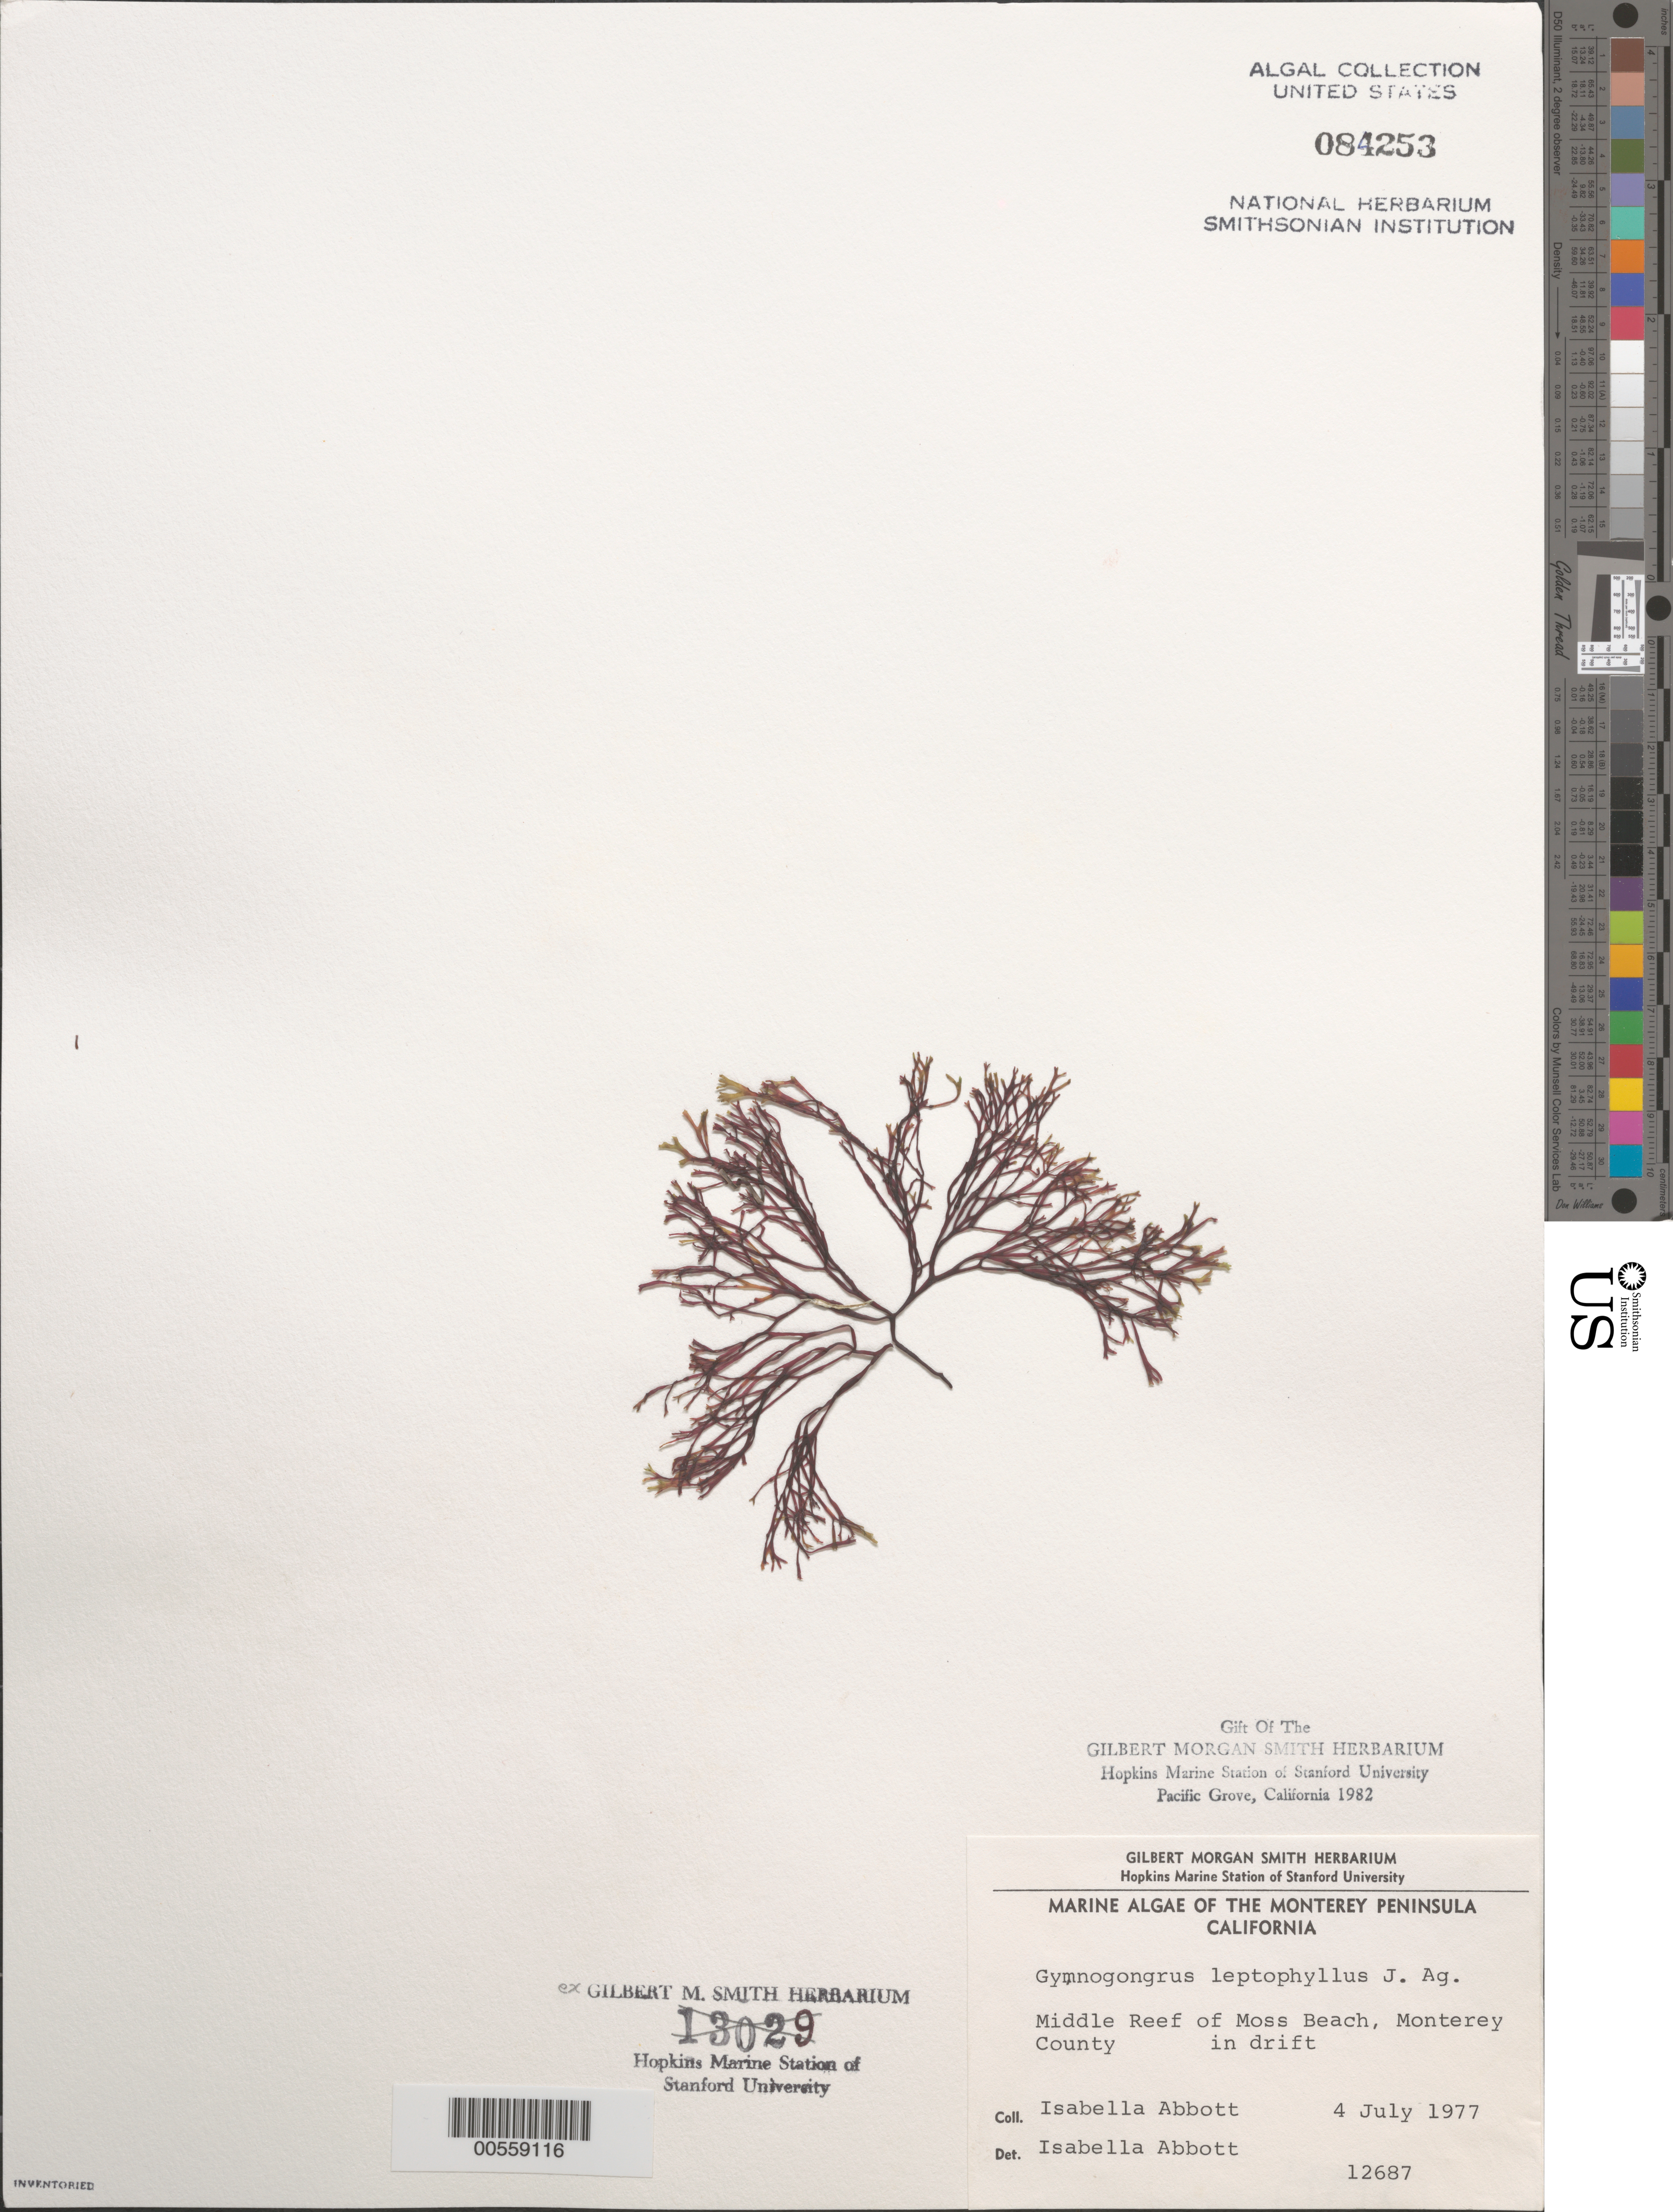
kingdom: Plantae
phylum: Rhodophyta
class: Florideophyceae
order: Gigartinales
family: Phyllophoraceae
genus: Besa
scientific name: Besa leptophylla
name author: (J. Agardh) M.S.Calderon & K.A. Miller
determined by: Algae name updating Project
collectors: I. A. Abbott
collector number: IAA 12687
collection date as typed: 04 Jul 1977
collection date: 1977-07-04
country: United States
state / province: California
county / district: Monterey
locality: Middle Reef of Moss Beach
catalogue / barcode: US 84253